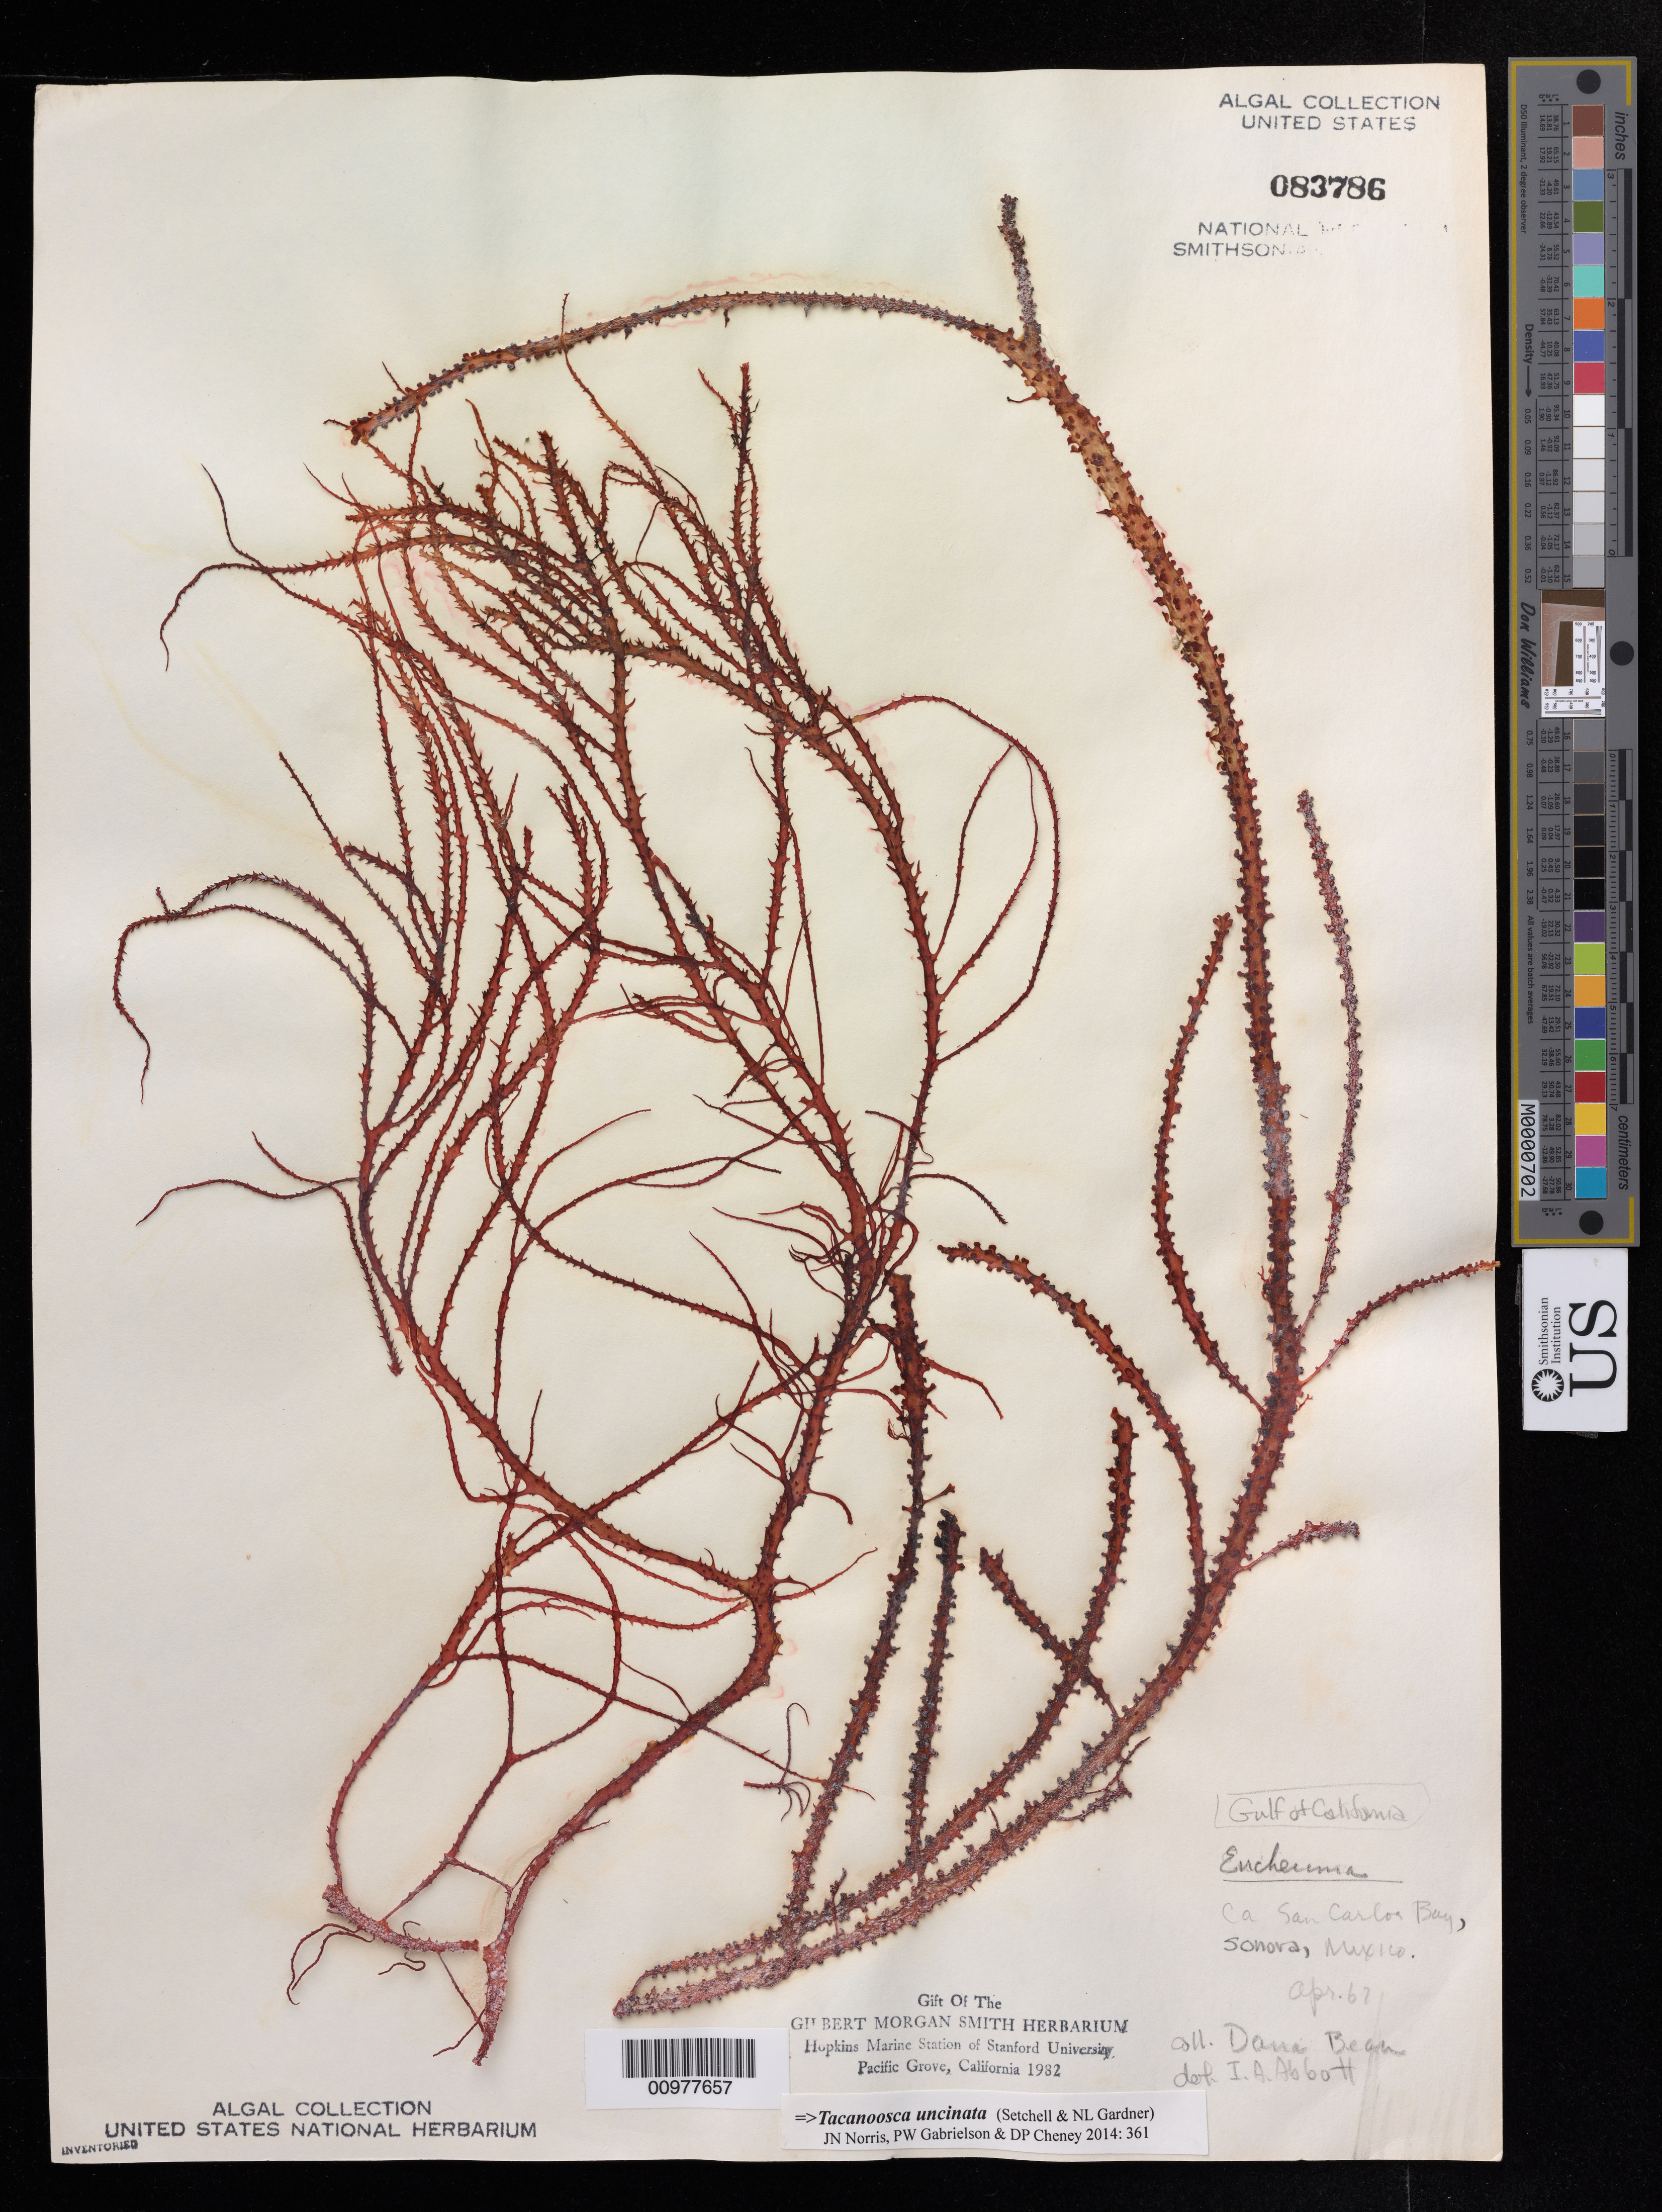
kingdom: Plantae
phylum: Rhodophyta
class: Florideophyceae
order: Gigartinales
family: Solieriaceae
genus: Tacanoosca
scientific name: Tacanoosca uncinata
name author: (Setchell & N.L. Gardner) J.N. Norris et al.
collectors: D. Bean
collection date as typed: Apr 1967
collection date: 1967-04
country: Mexico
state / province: Baja California Sur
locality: Bahia San Carlos (San Carlos Bay)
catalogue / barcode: US 83786